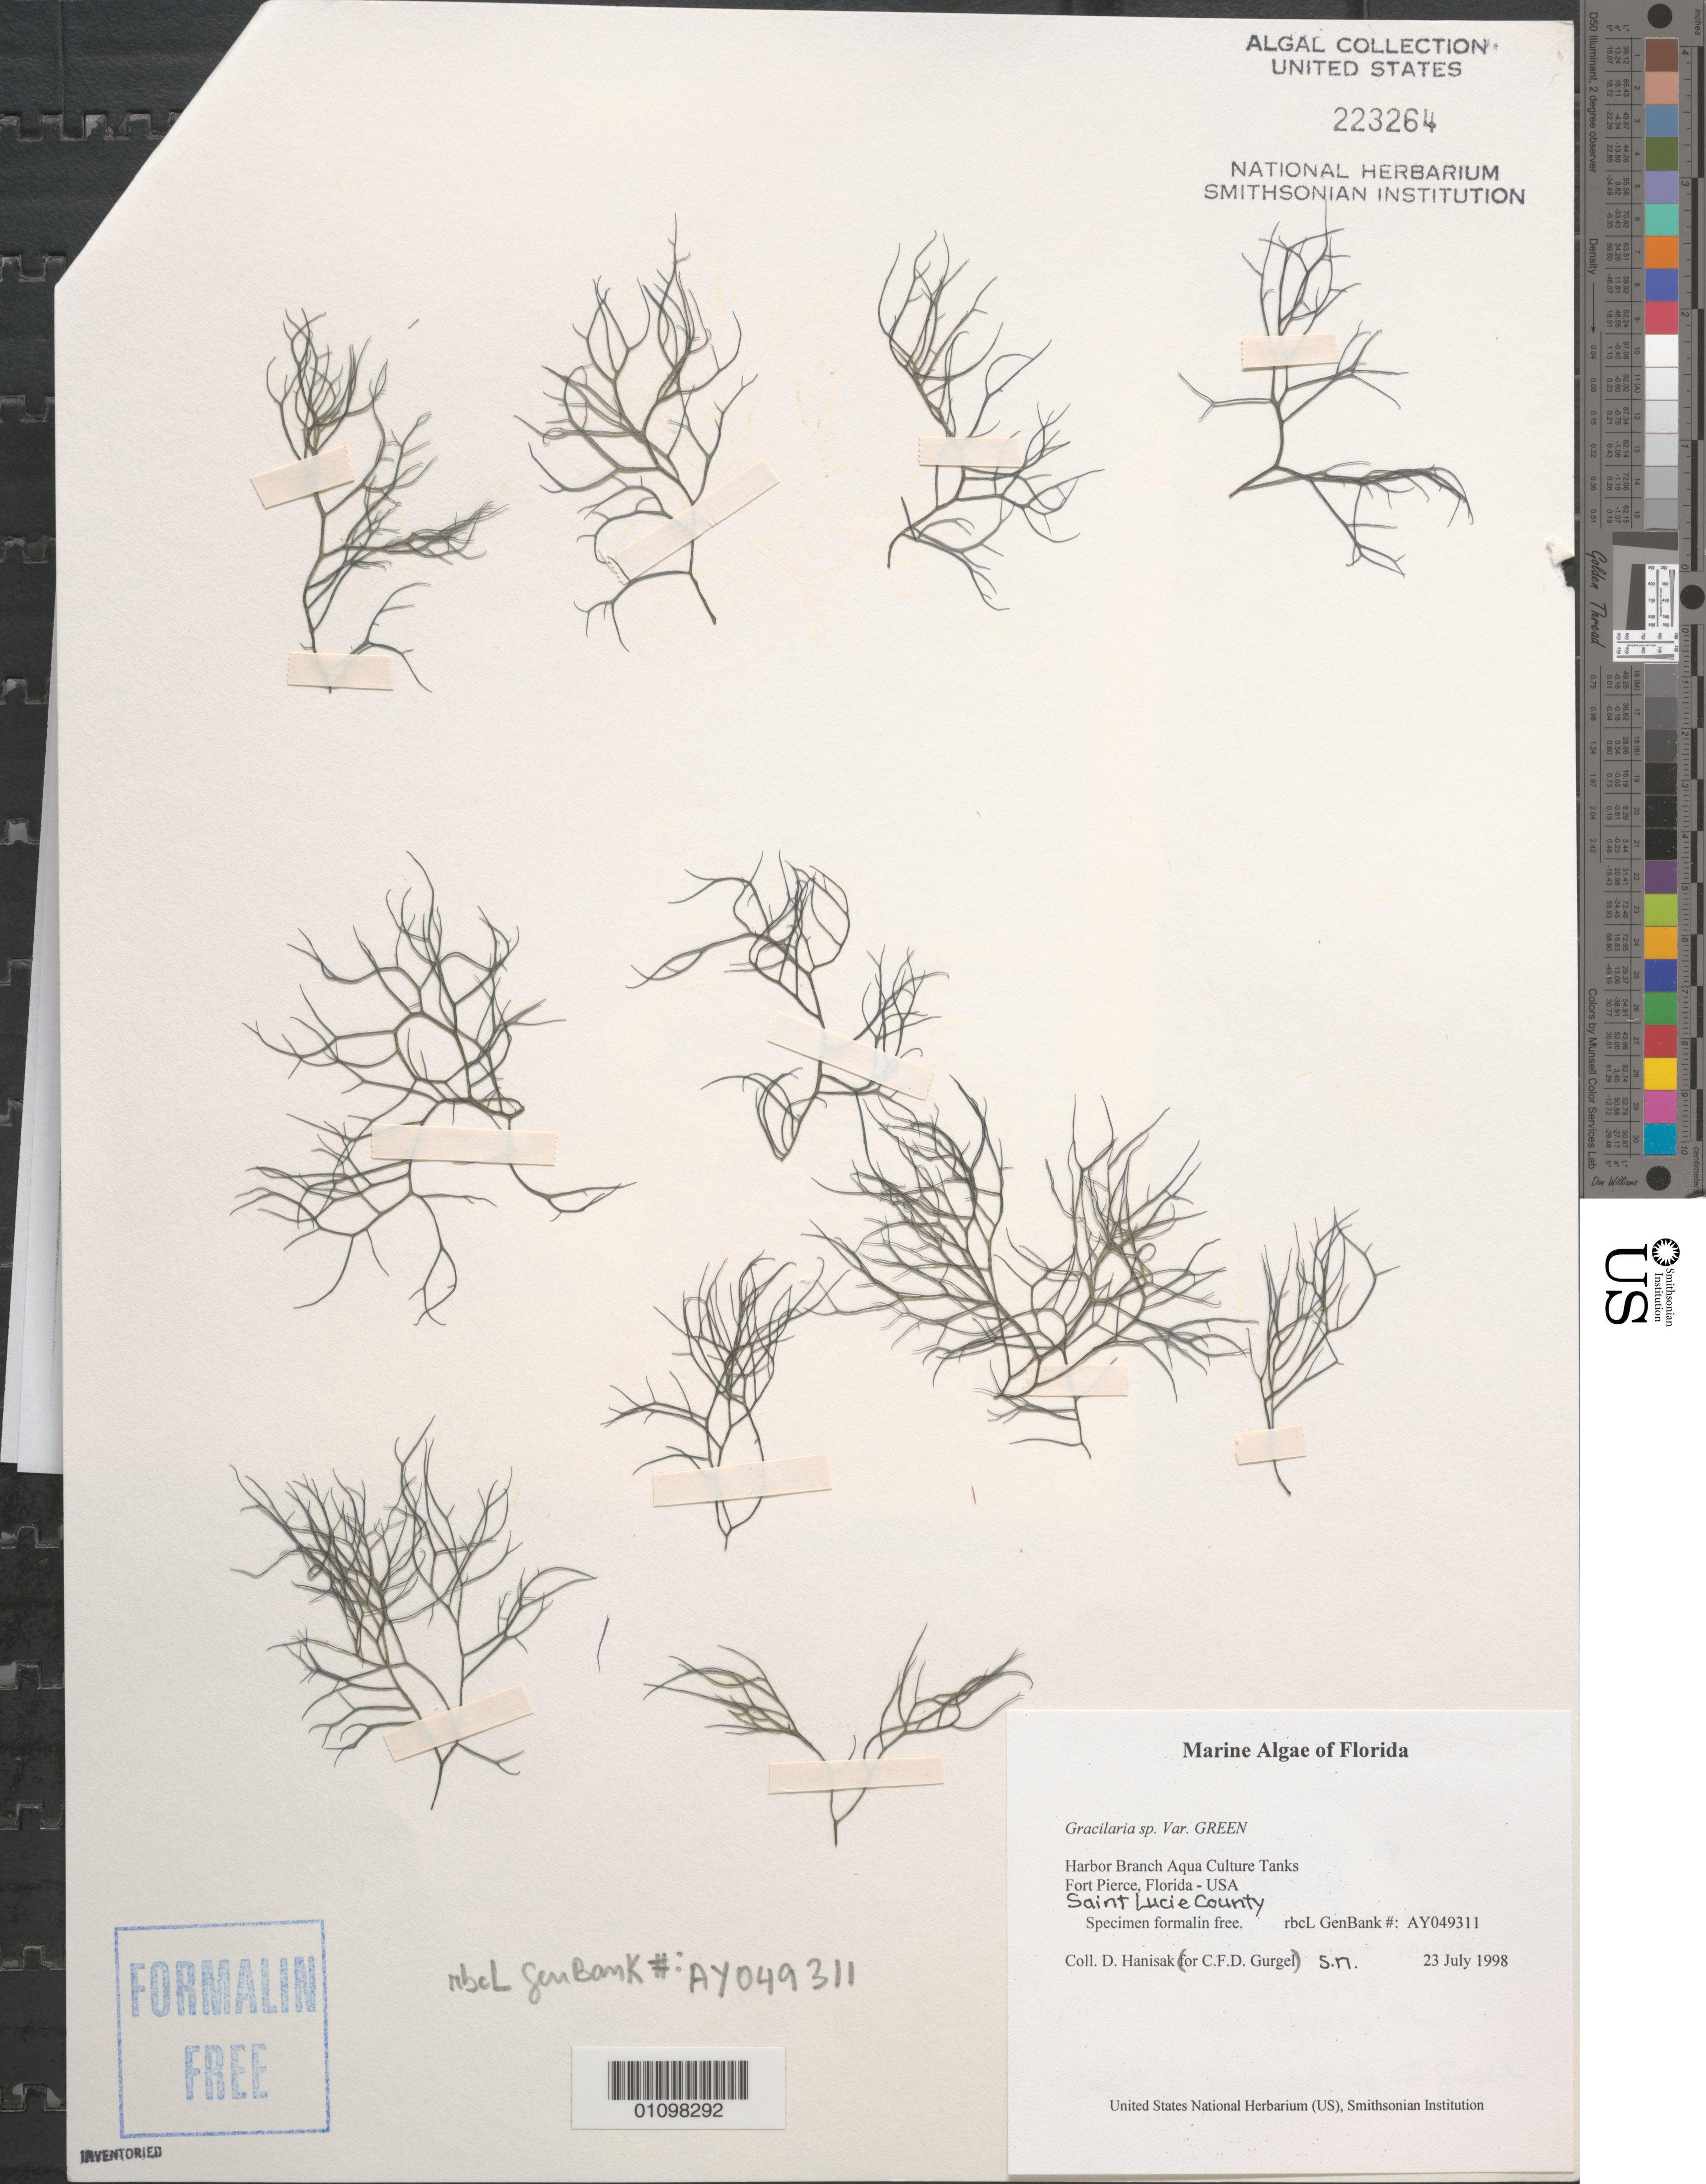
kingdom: Plantae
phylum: Rhodophyta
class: Florideophyceae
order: Gracilariales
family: Gracilariaceae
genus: Gracilaria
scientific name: Gracilaria sp.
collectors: M. Hanisak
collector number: rbcL GenBank AY049311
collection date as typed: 23 Jul 1998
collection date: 1998-07-23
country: United States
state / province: Florida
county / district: Saint Lucie County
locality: Harbor Branch Aqua Culture Tanks, Harbor Branch Oceanographic Institutue, Fort Pierce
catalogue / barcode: US 223264